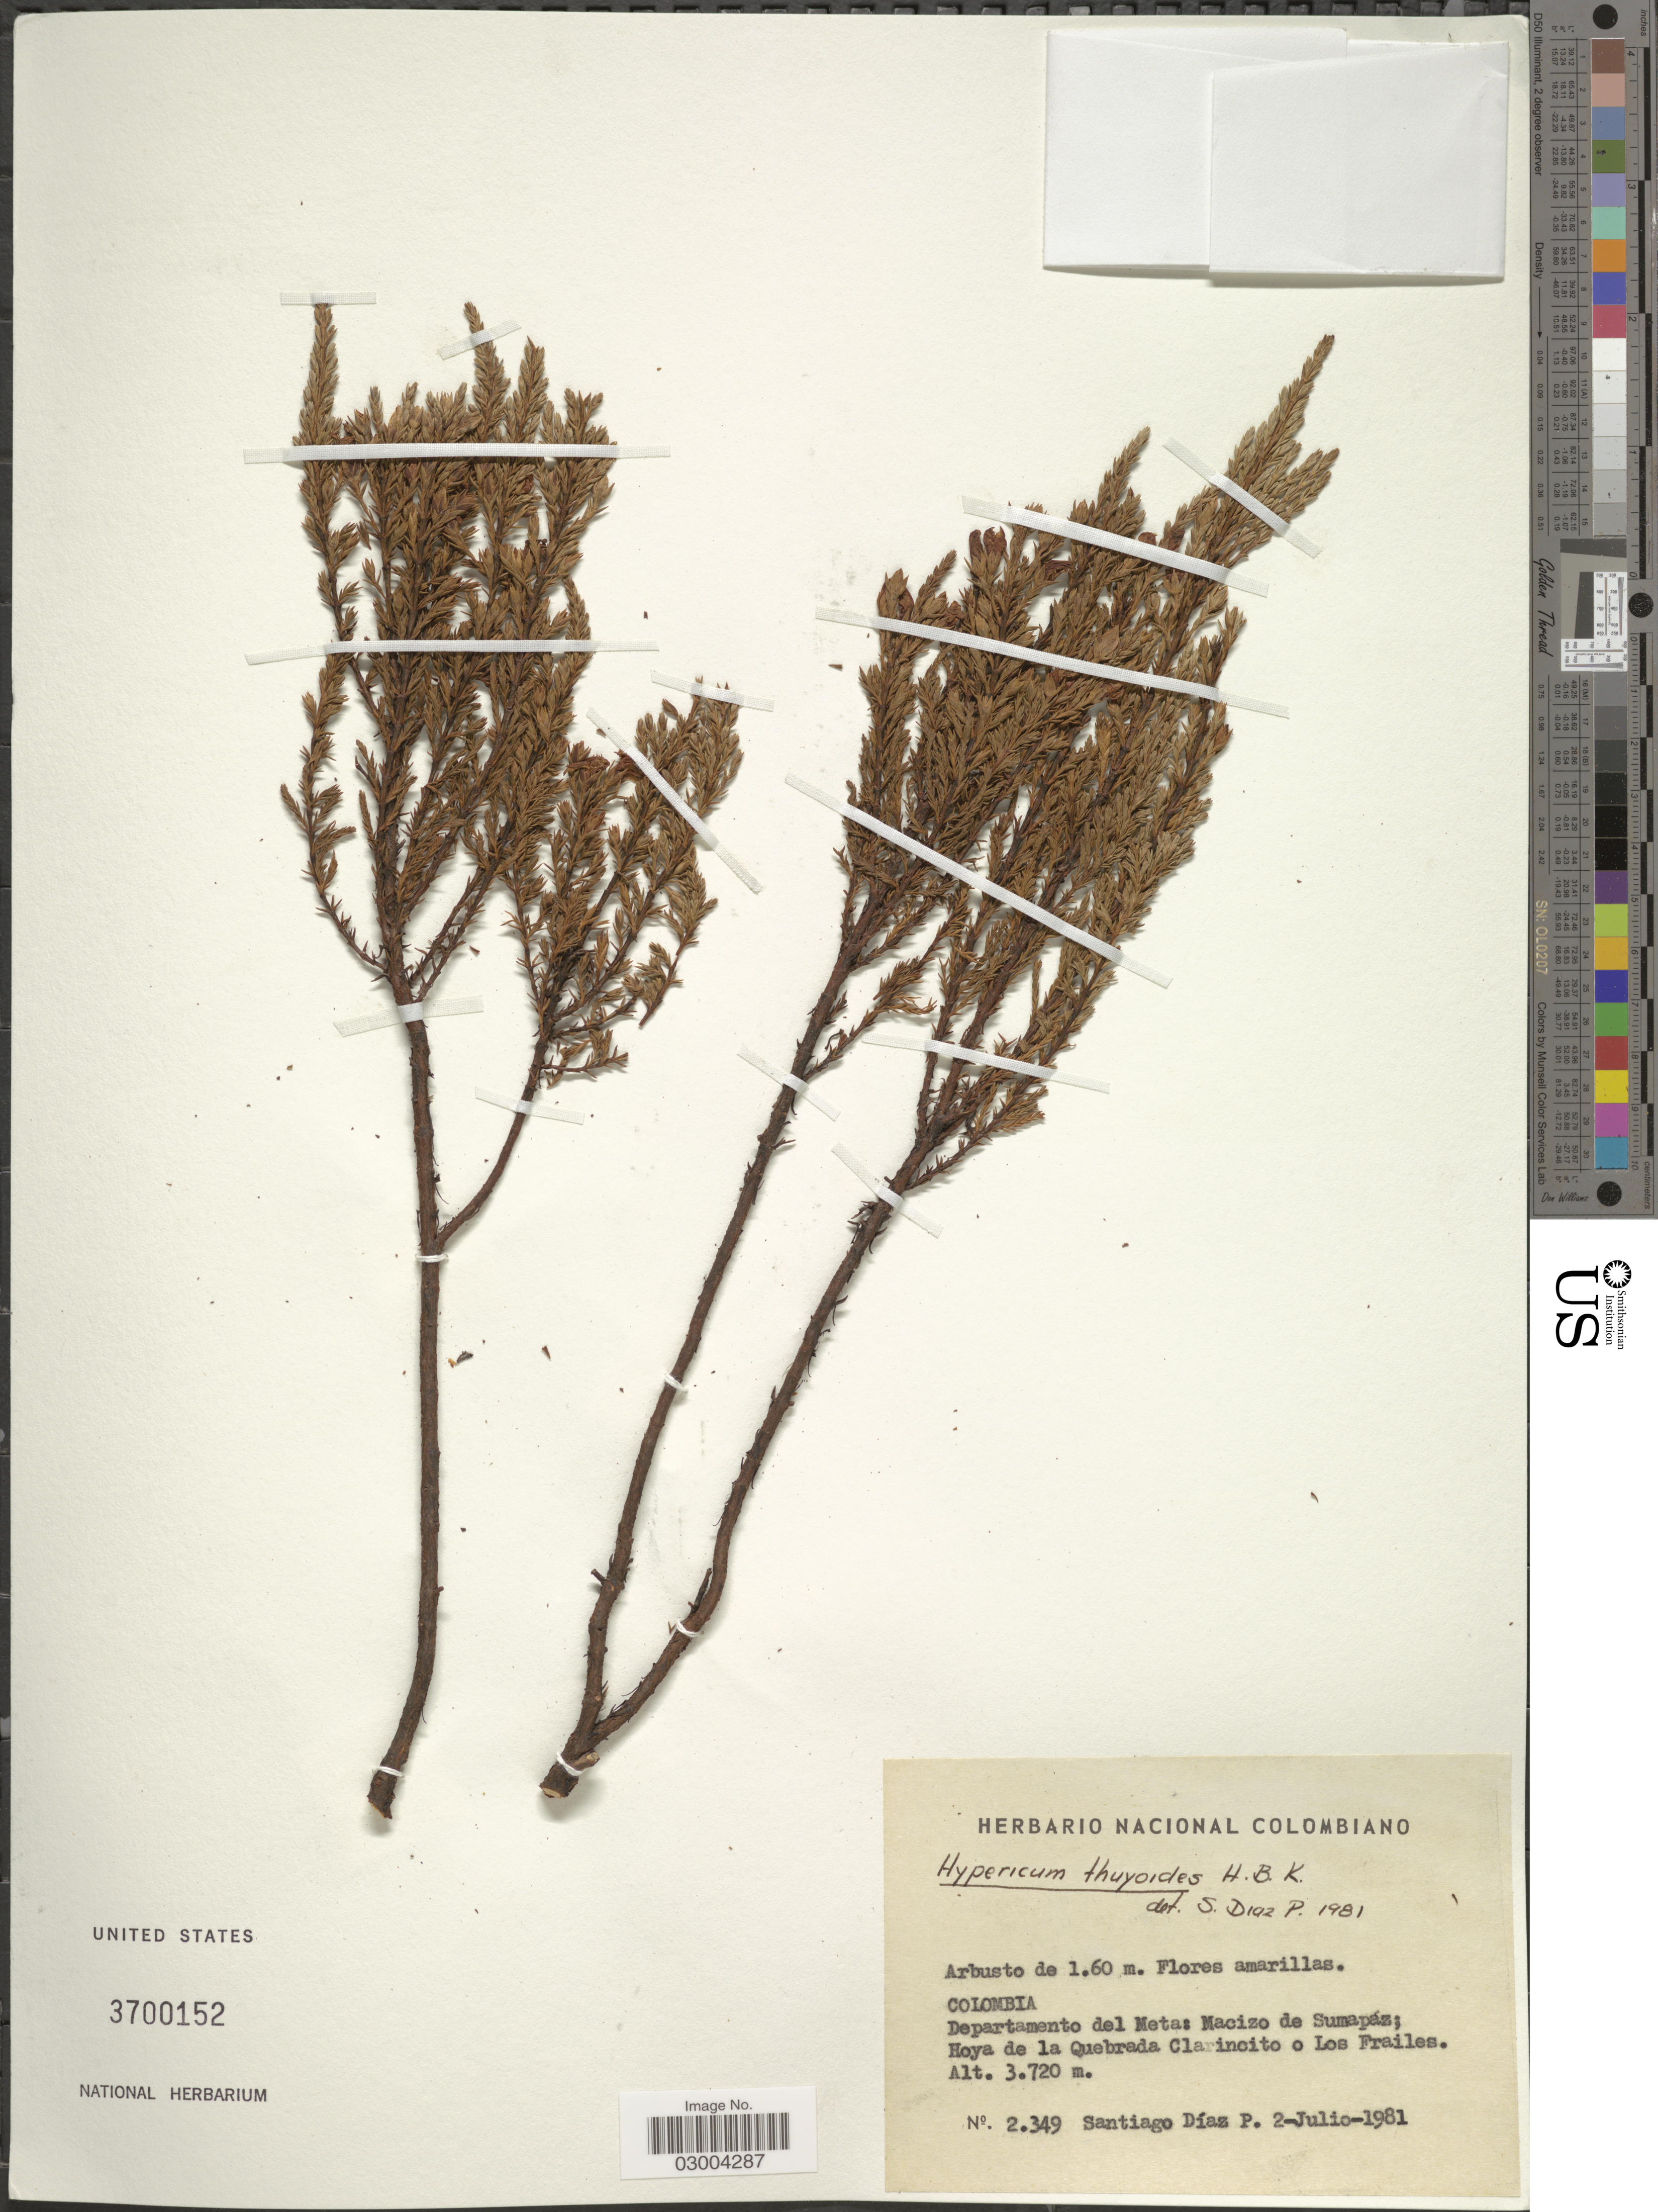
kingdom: Plantae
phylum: Tracheophyta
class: Magnoliopsida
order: Malpighiales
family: Hypericaceae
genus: Hypericum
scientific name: Hypericum thuyoides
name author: Kunth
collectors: S. Diaz P.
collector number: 2349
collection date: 1981-07-02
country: Colombia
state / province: Meta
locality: Departamento del Meta: Macizo de Sumapáz; Hoya de la Quebrada Clarincito o Los Frailes.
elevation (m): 3720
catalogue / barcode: US 3700152